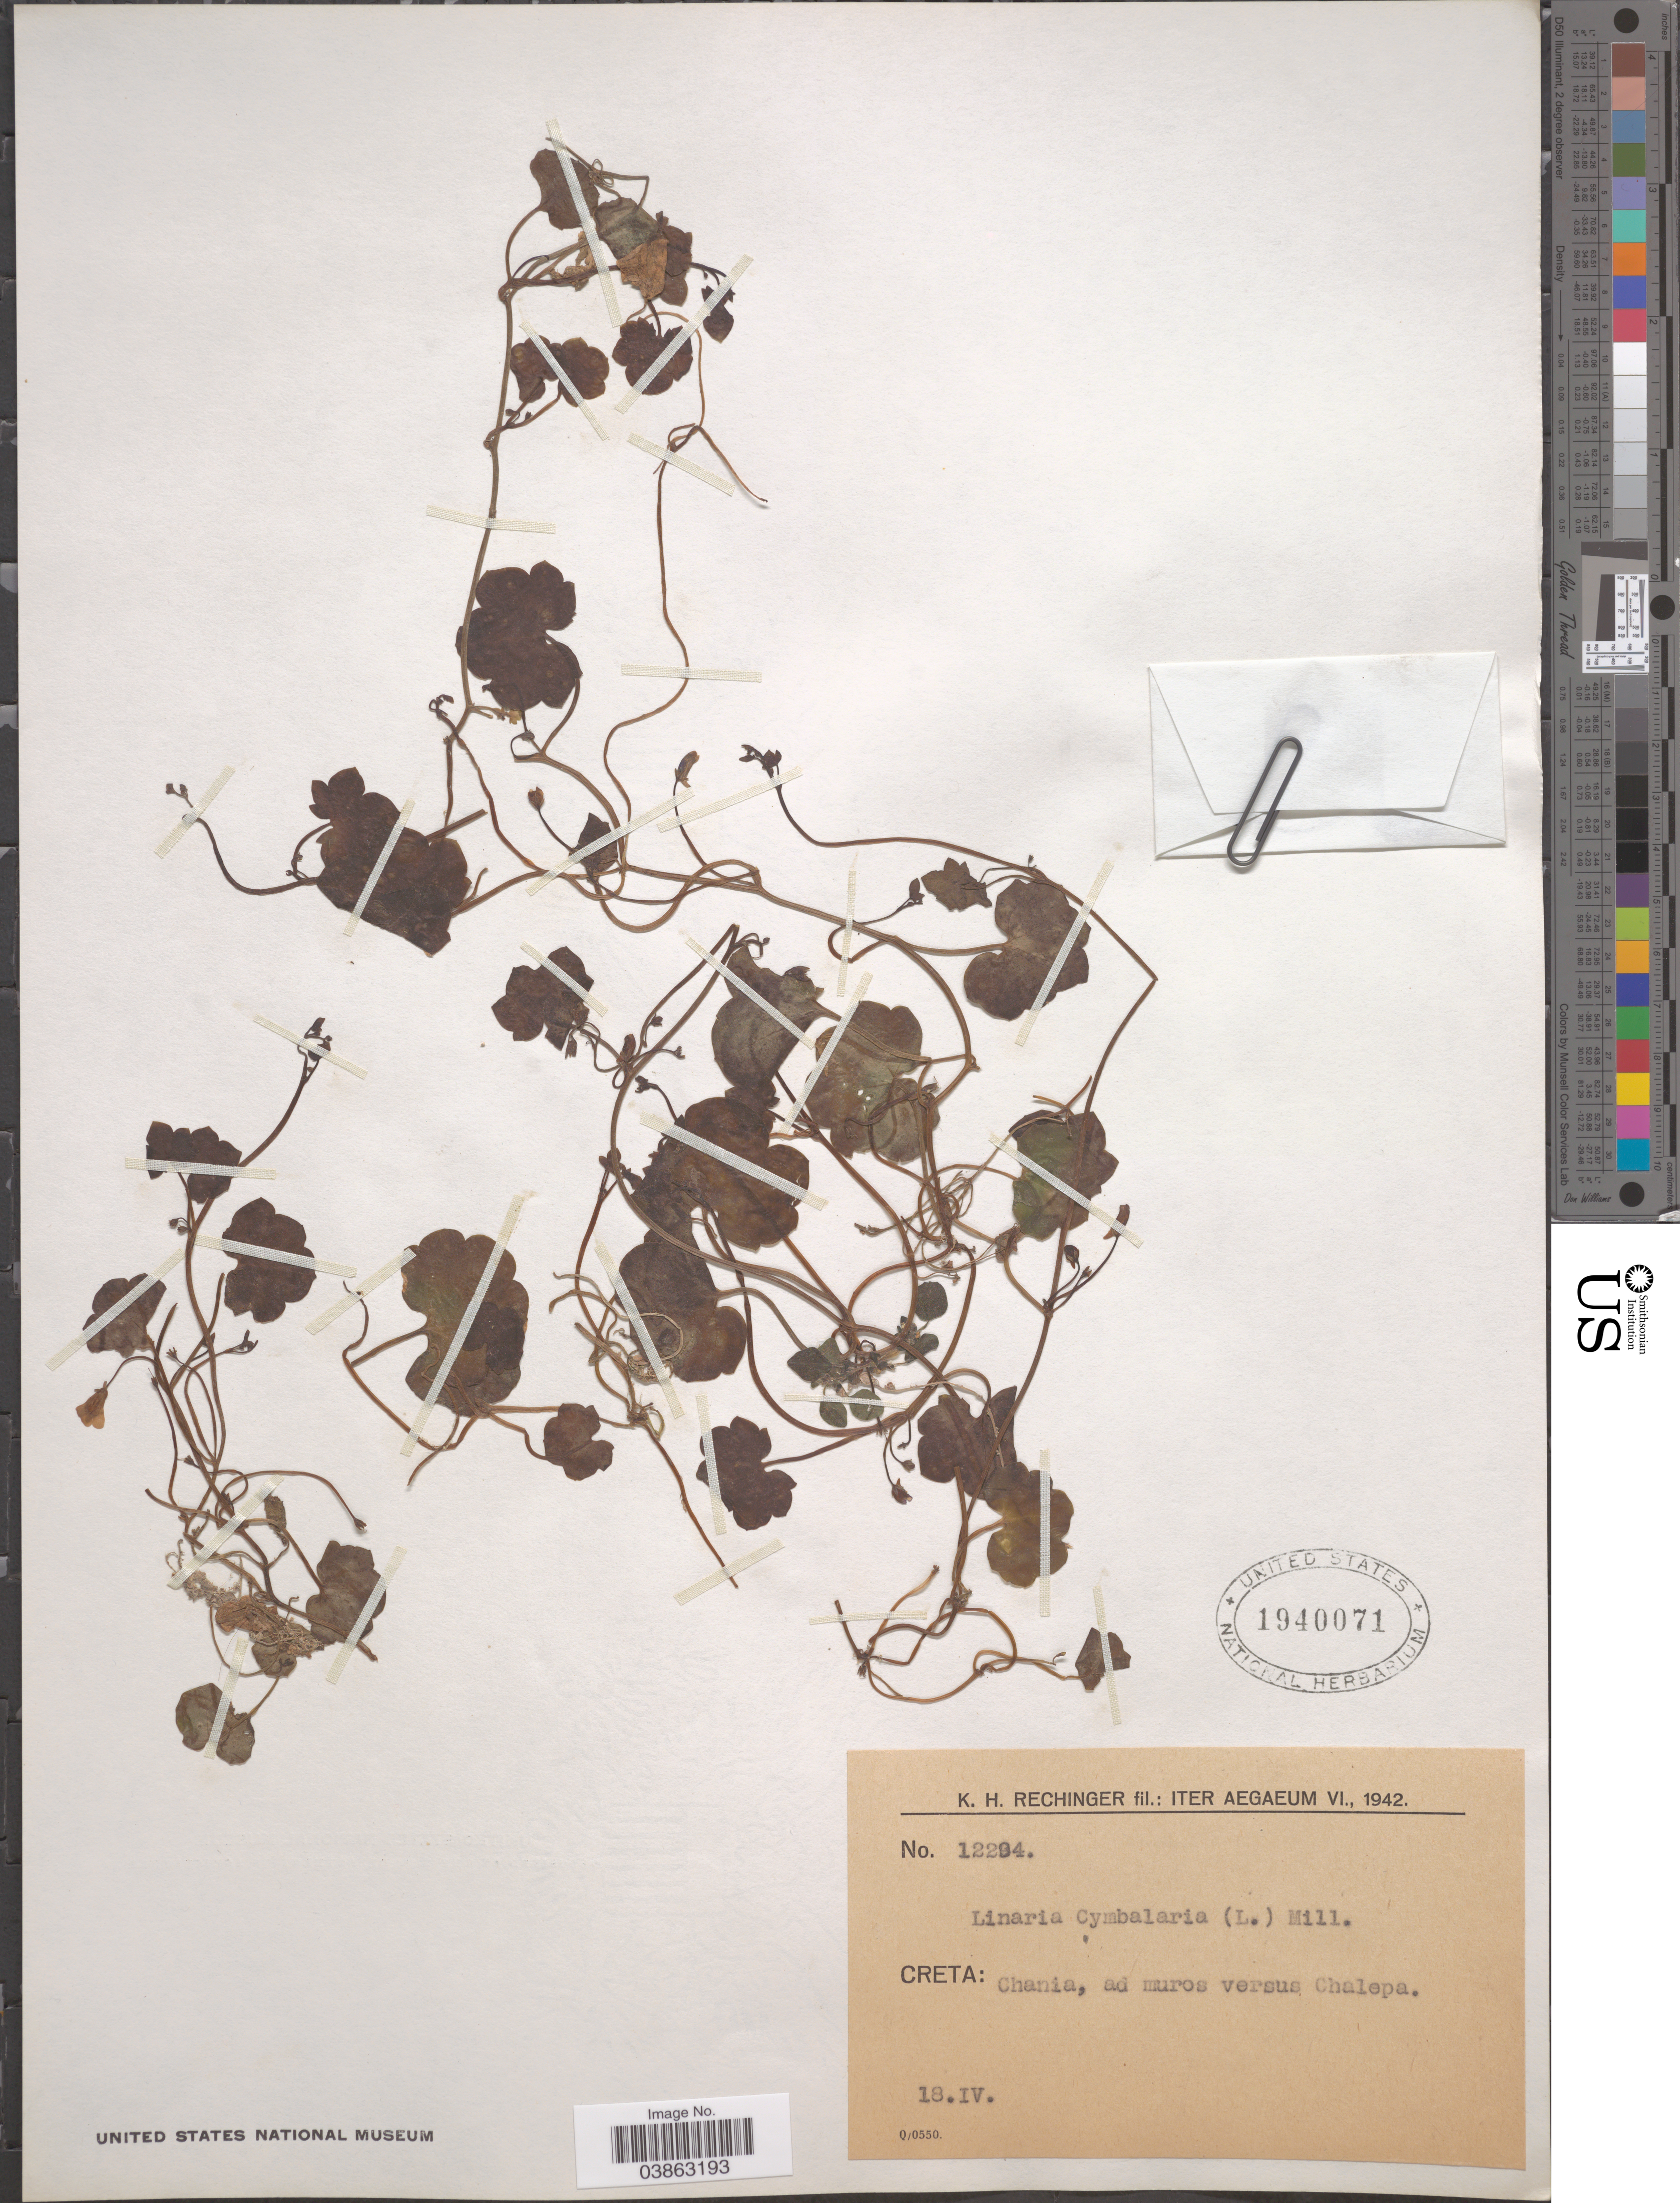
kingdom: Plantae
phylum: Tracheophyta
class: Magnoliopsida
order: Lamiales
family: Plantaginaceae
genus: Linaria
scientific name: Linaria cymbalaria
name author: (L.) Mill.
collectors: K. H. Rechinger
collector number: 12294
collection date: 1942-04-18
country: Greece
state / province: Crete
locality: Creta: Chania, ad muros versus Chalepa.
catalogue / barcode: US 1940071